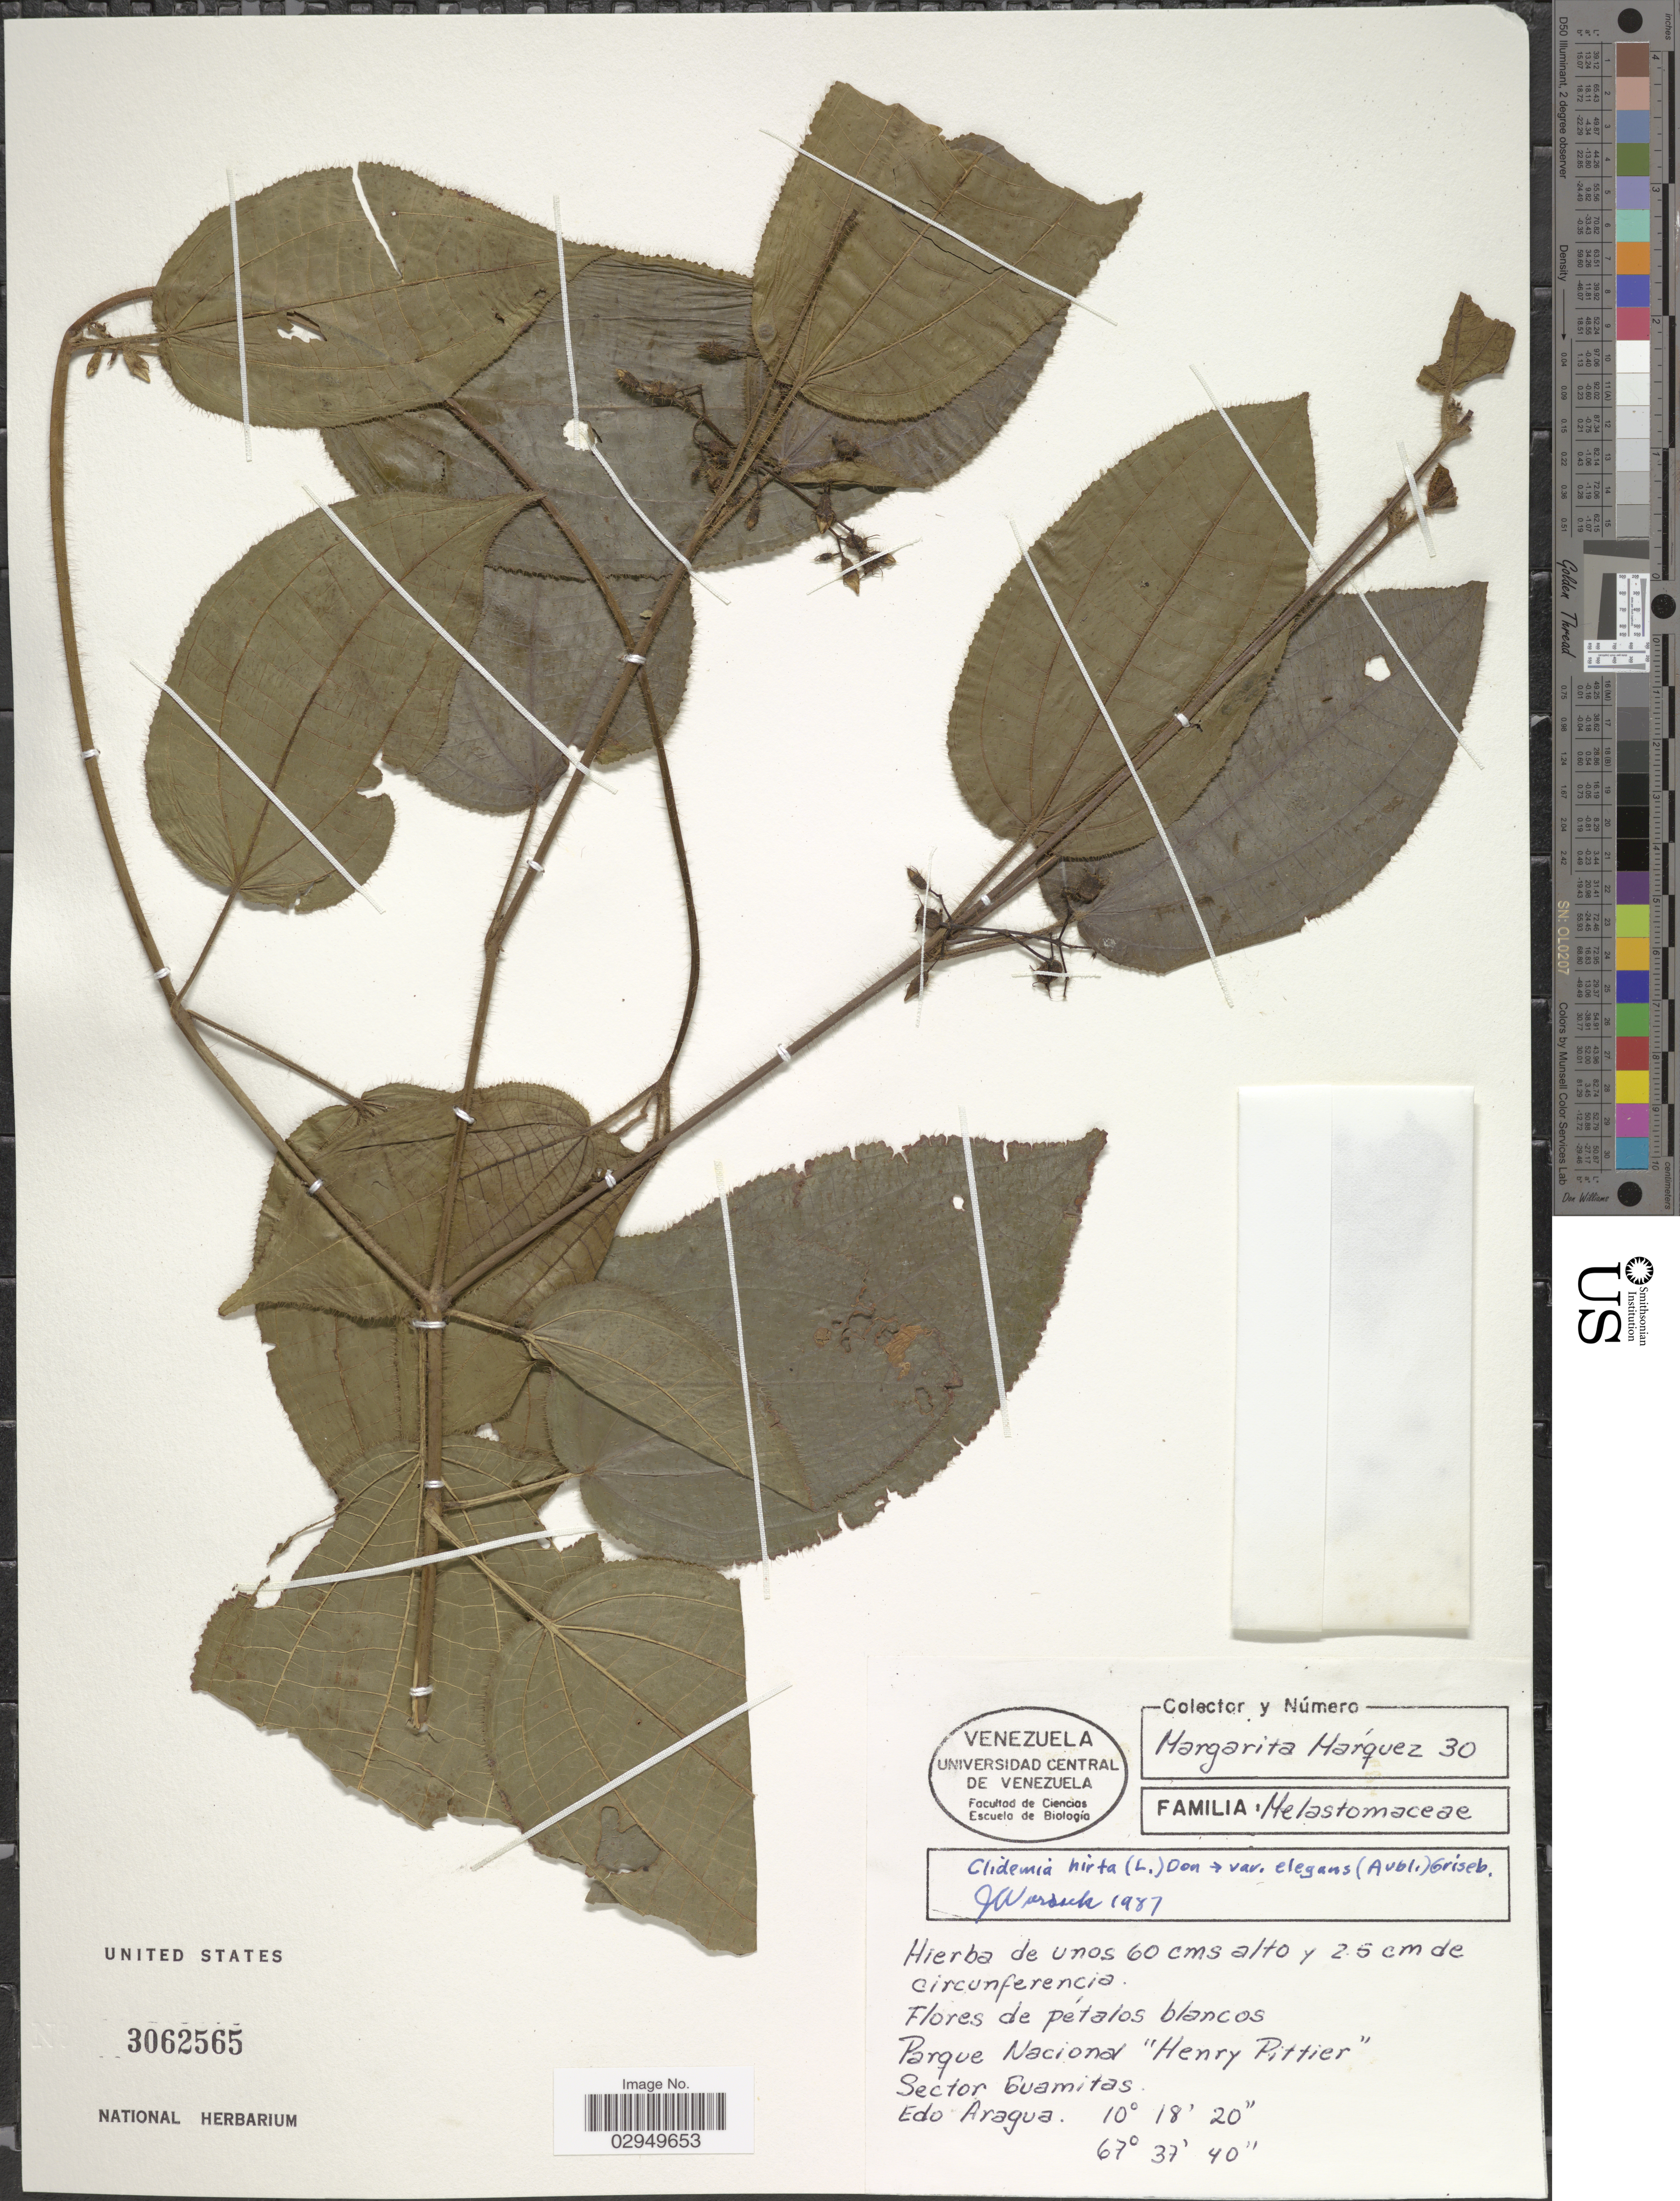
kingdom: Plantae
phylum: Tracheophyta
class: Magnoliopsida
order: Myrtales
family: Melastomataceae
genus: Clidemia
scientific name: Clidemia hirta var. elegans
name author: (Aubl.) Griseb.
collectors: M. Márquez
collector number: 30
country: Venezuela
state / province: Aragua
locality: Parque Nacional "Henry Pittier". Sector Guamitas.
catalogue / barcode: US 3062565